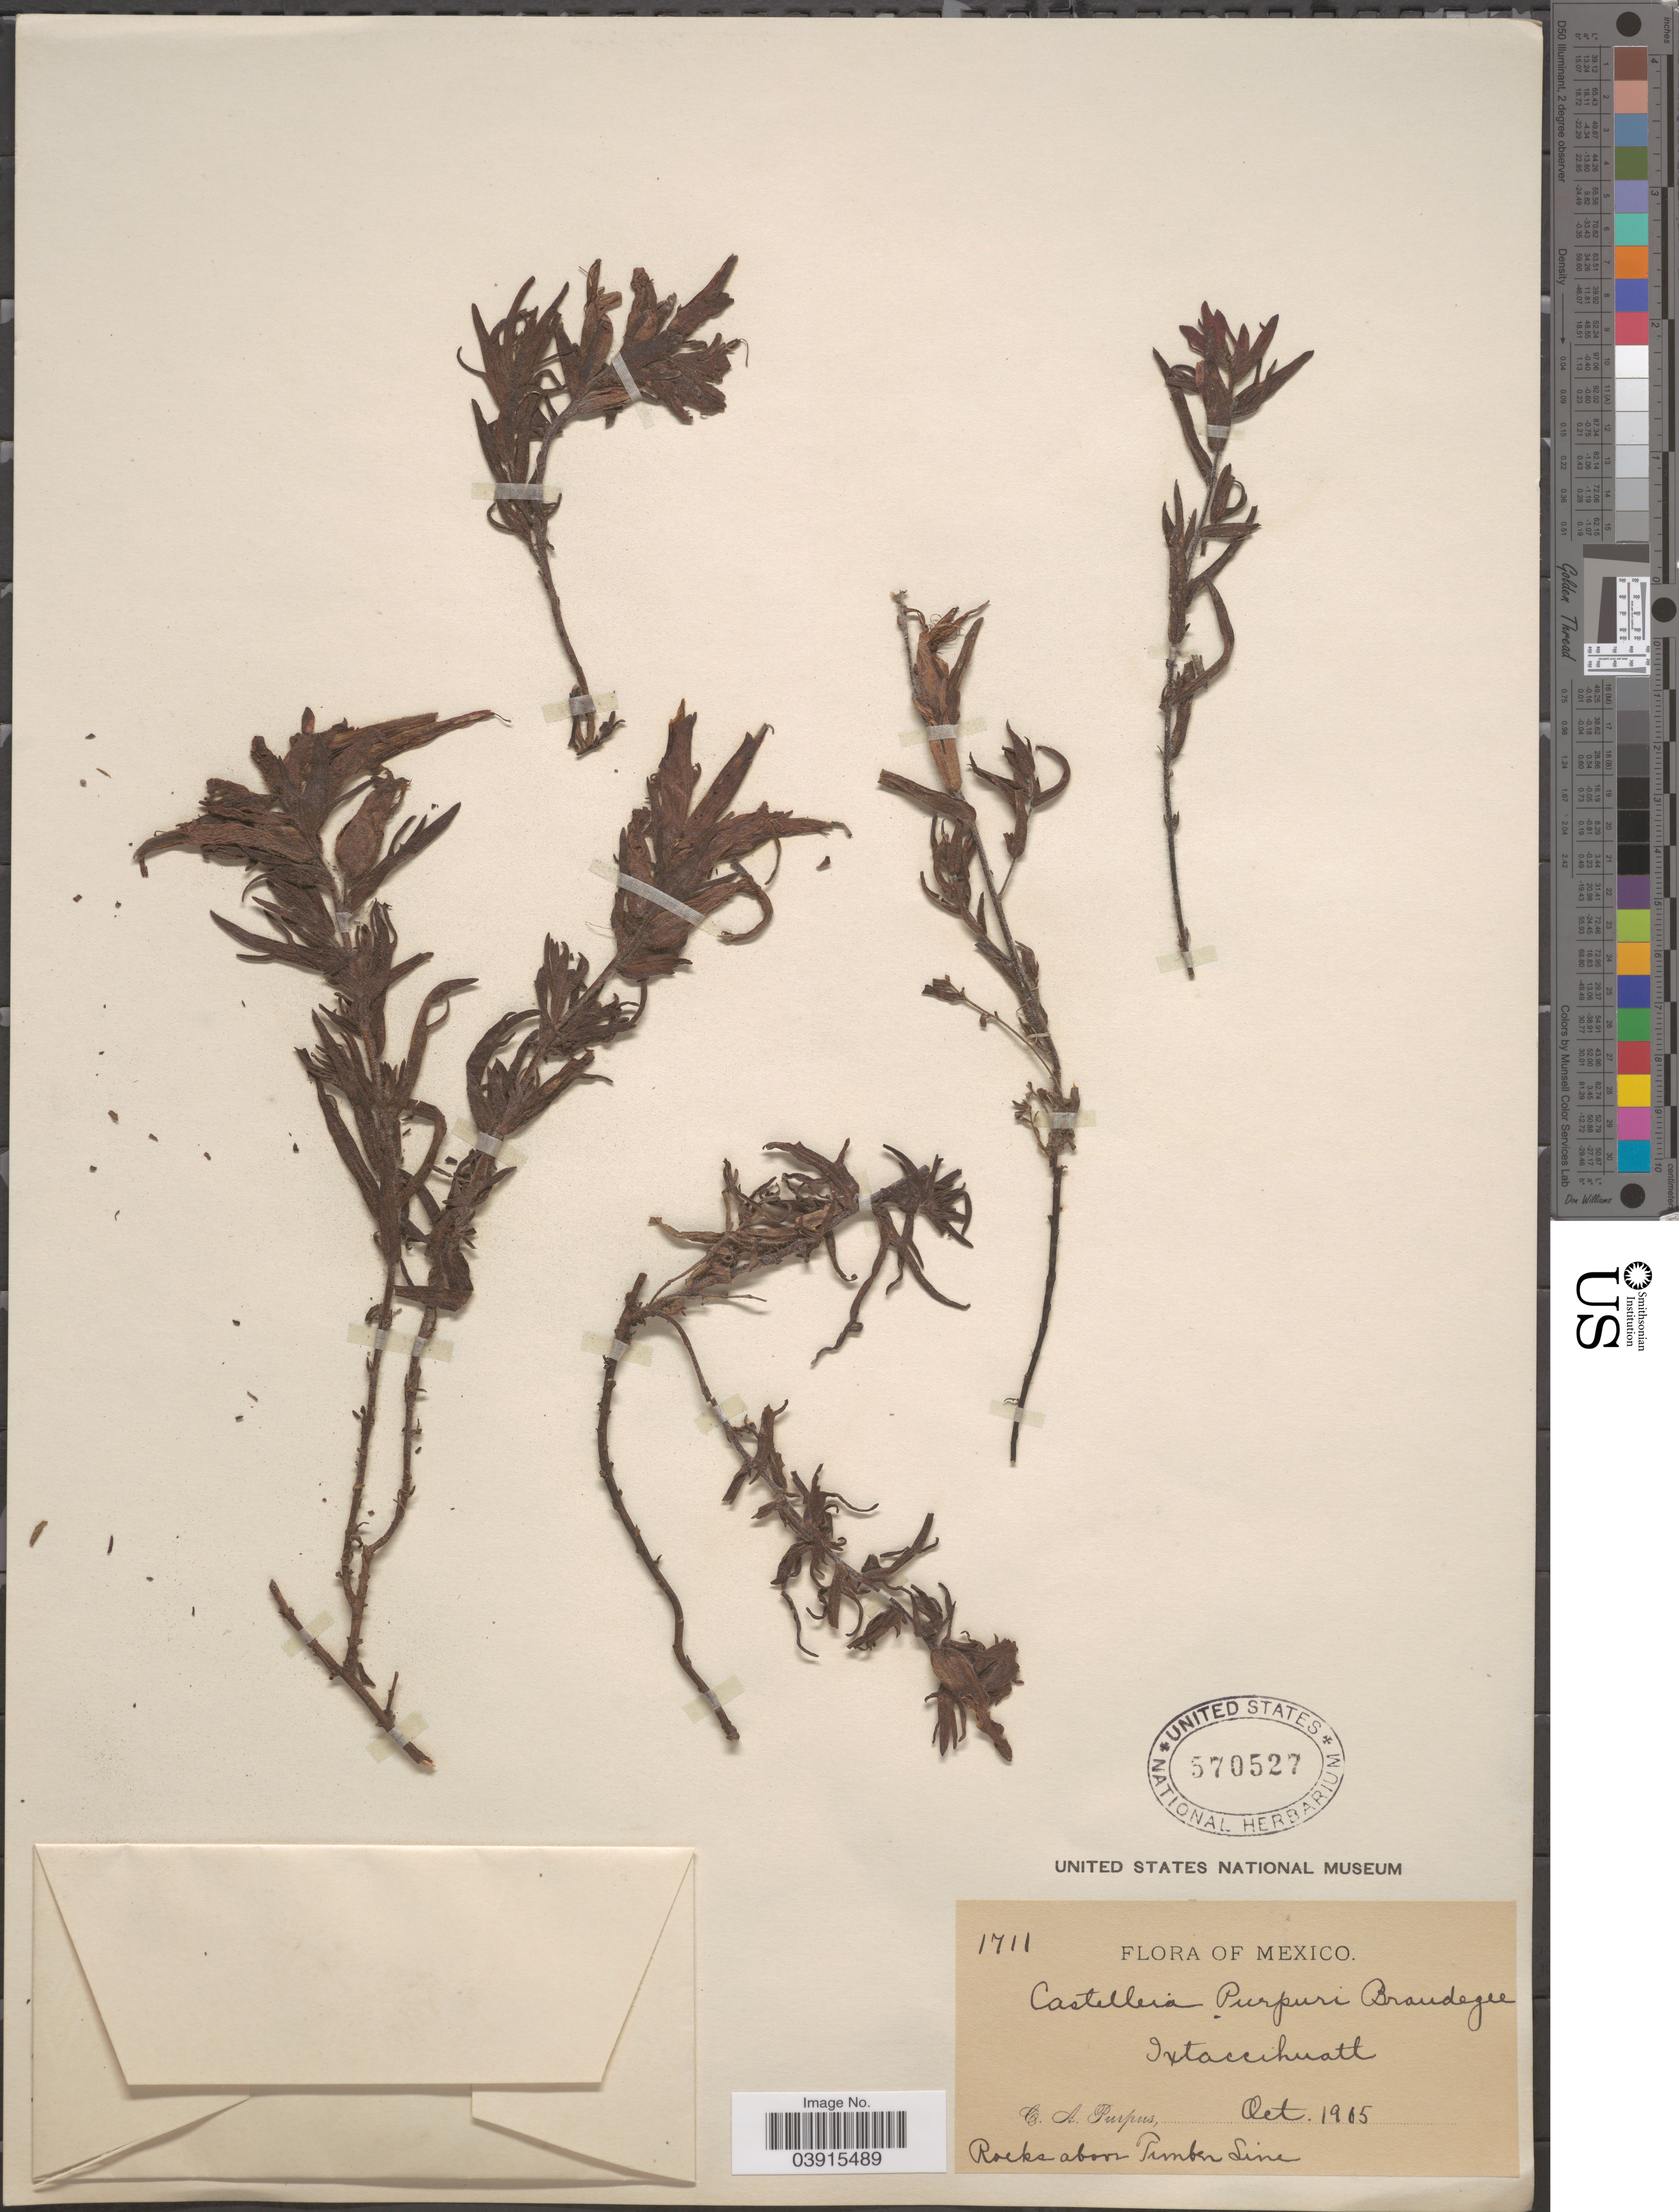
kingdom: Plantae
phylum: Tracheophyta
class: Magnoliopsida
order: Lamiales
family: Orobanchaceae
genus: Castilleja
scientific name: Castilleja purpusi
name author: Brandegee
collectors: C. A. Purpus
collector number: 1711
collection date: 1905-10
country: Mexico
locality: Ixtaccihuatl.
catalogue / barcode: US 570527